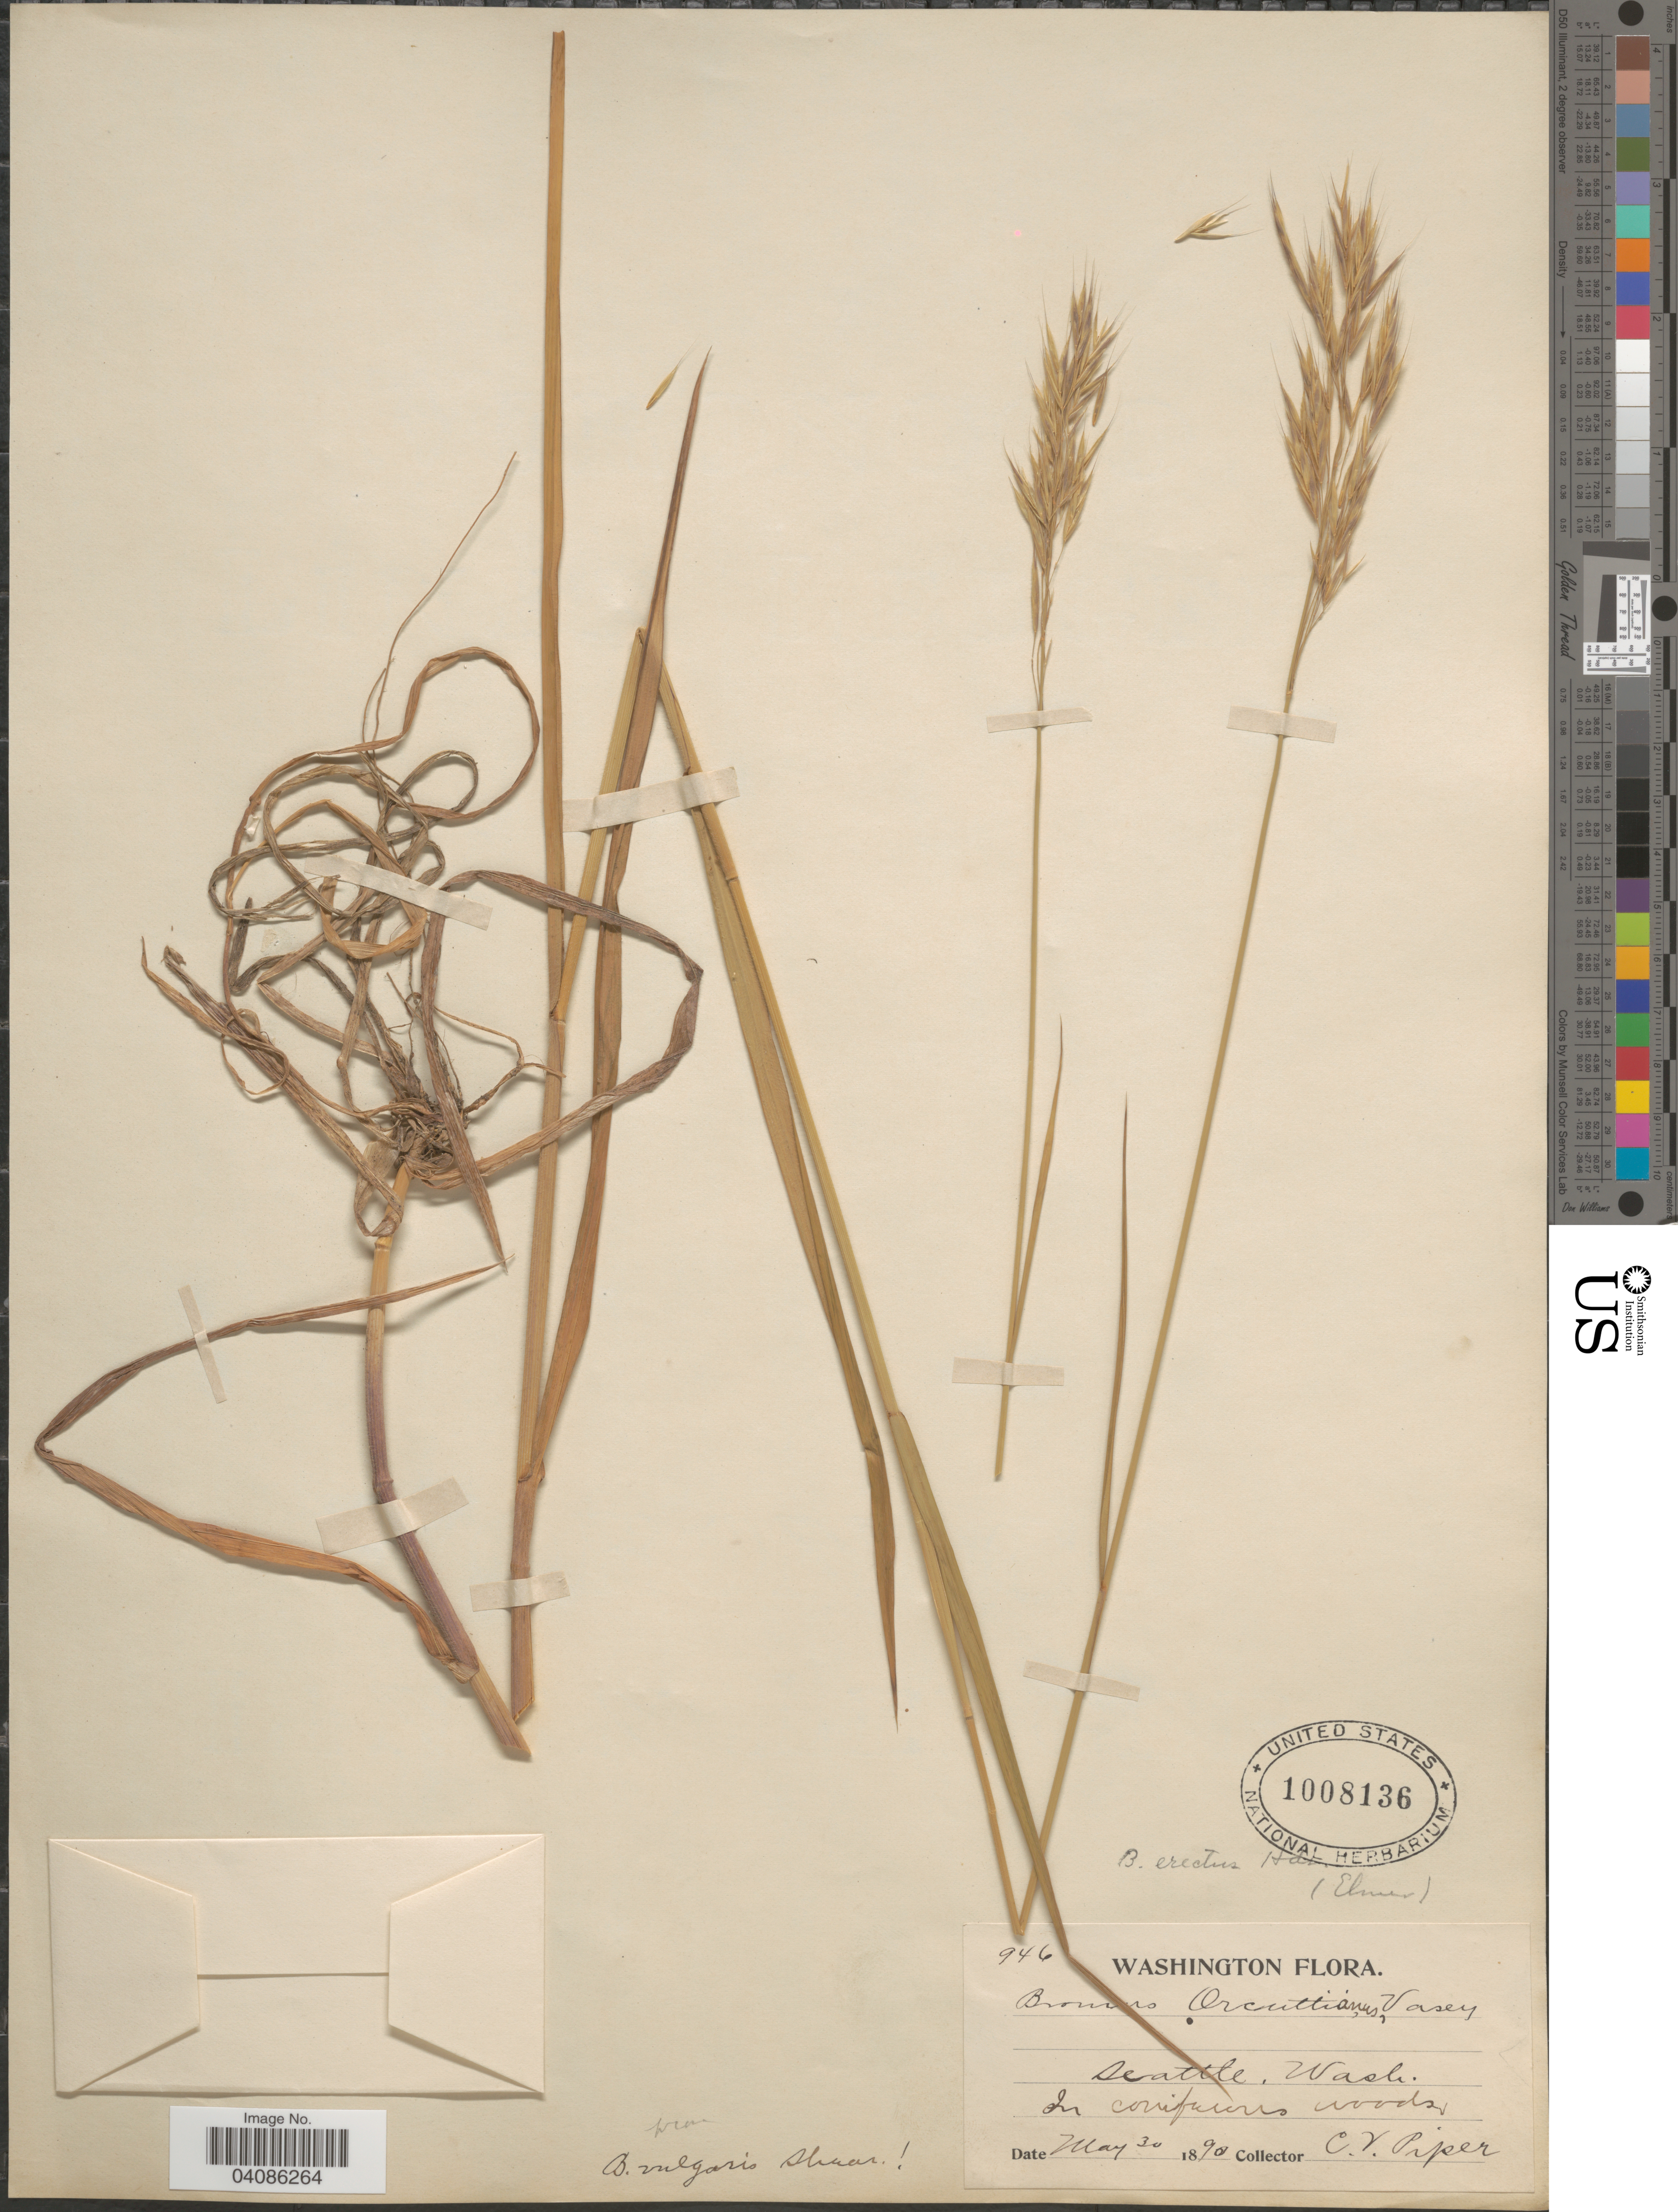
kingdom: Plantae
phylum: Tracheophyta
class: Liliopsida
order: Poales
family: Poaceae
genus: Bromus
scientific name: Bromus texensis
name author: (Shear) Hitchc.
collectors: C. V. Piper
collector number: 946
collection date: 1890-05-30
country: United States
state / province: Washington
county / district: King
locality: Seattle.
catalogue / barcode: US 1008136